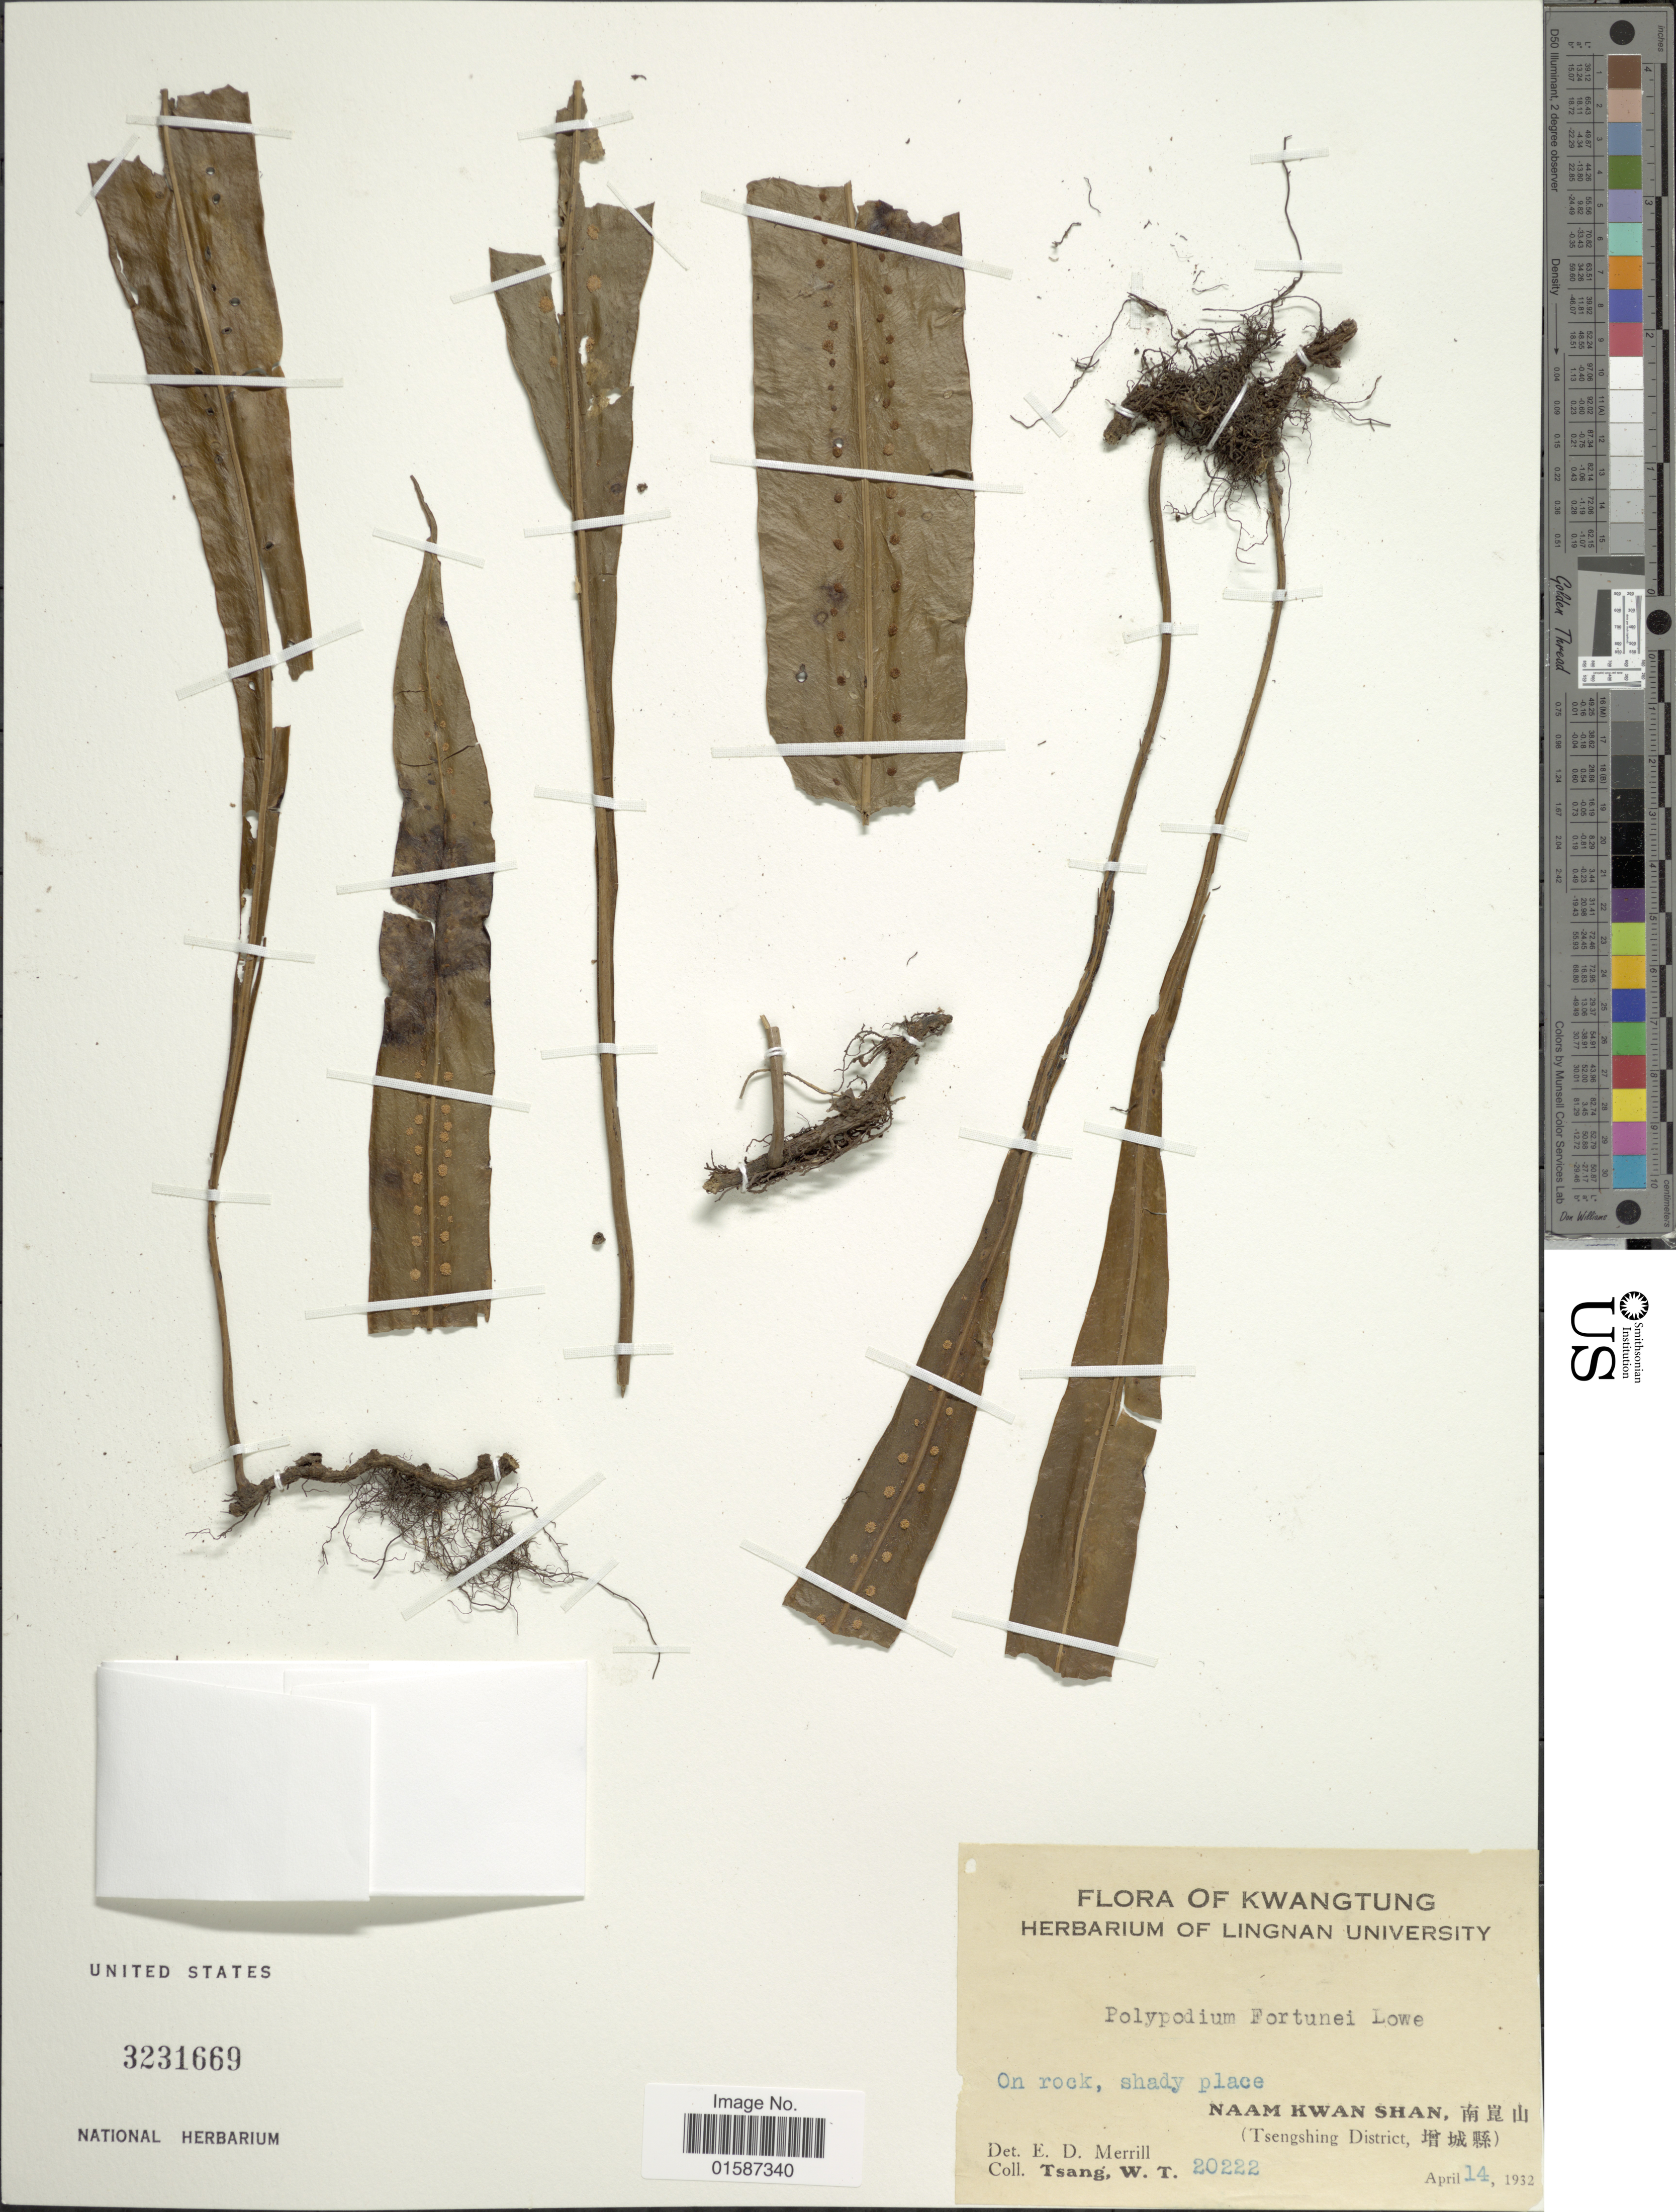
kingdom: Plantae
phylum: Tracheophyta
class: Polypodiopsida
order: Polypodiales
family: Polypodiaceae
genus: Neolepisorus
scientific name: Neolepisorus fortunei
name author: (T. Moore) Li S. Wang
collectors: W. T. Tsang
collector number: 20222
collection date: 1932-04-14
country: China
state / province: Guangdong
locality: Kwangtung, Naam Kwan Shan, Tsengshing District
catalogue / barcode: US 3231669